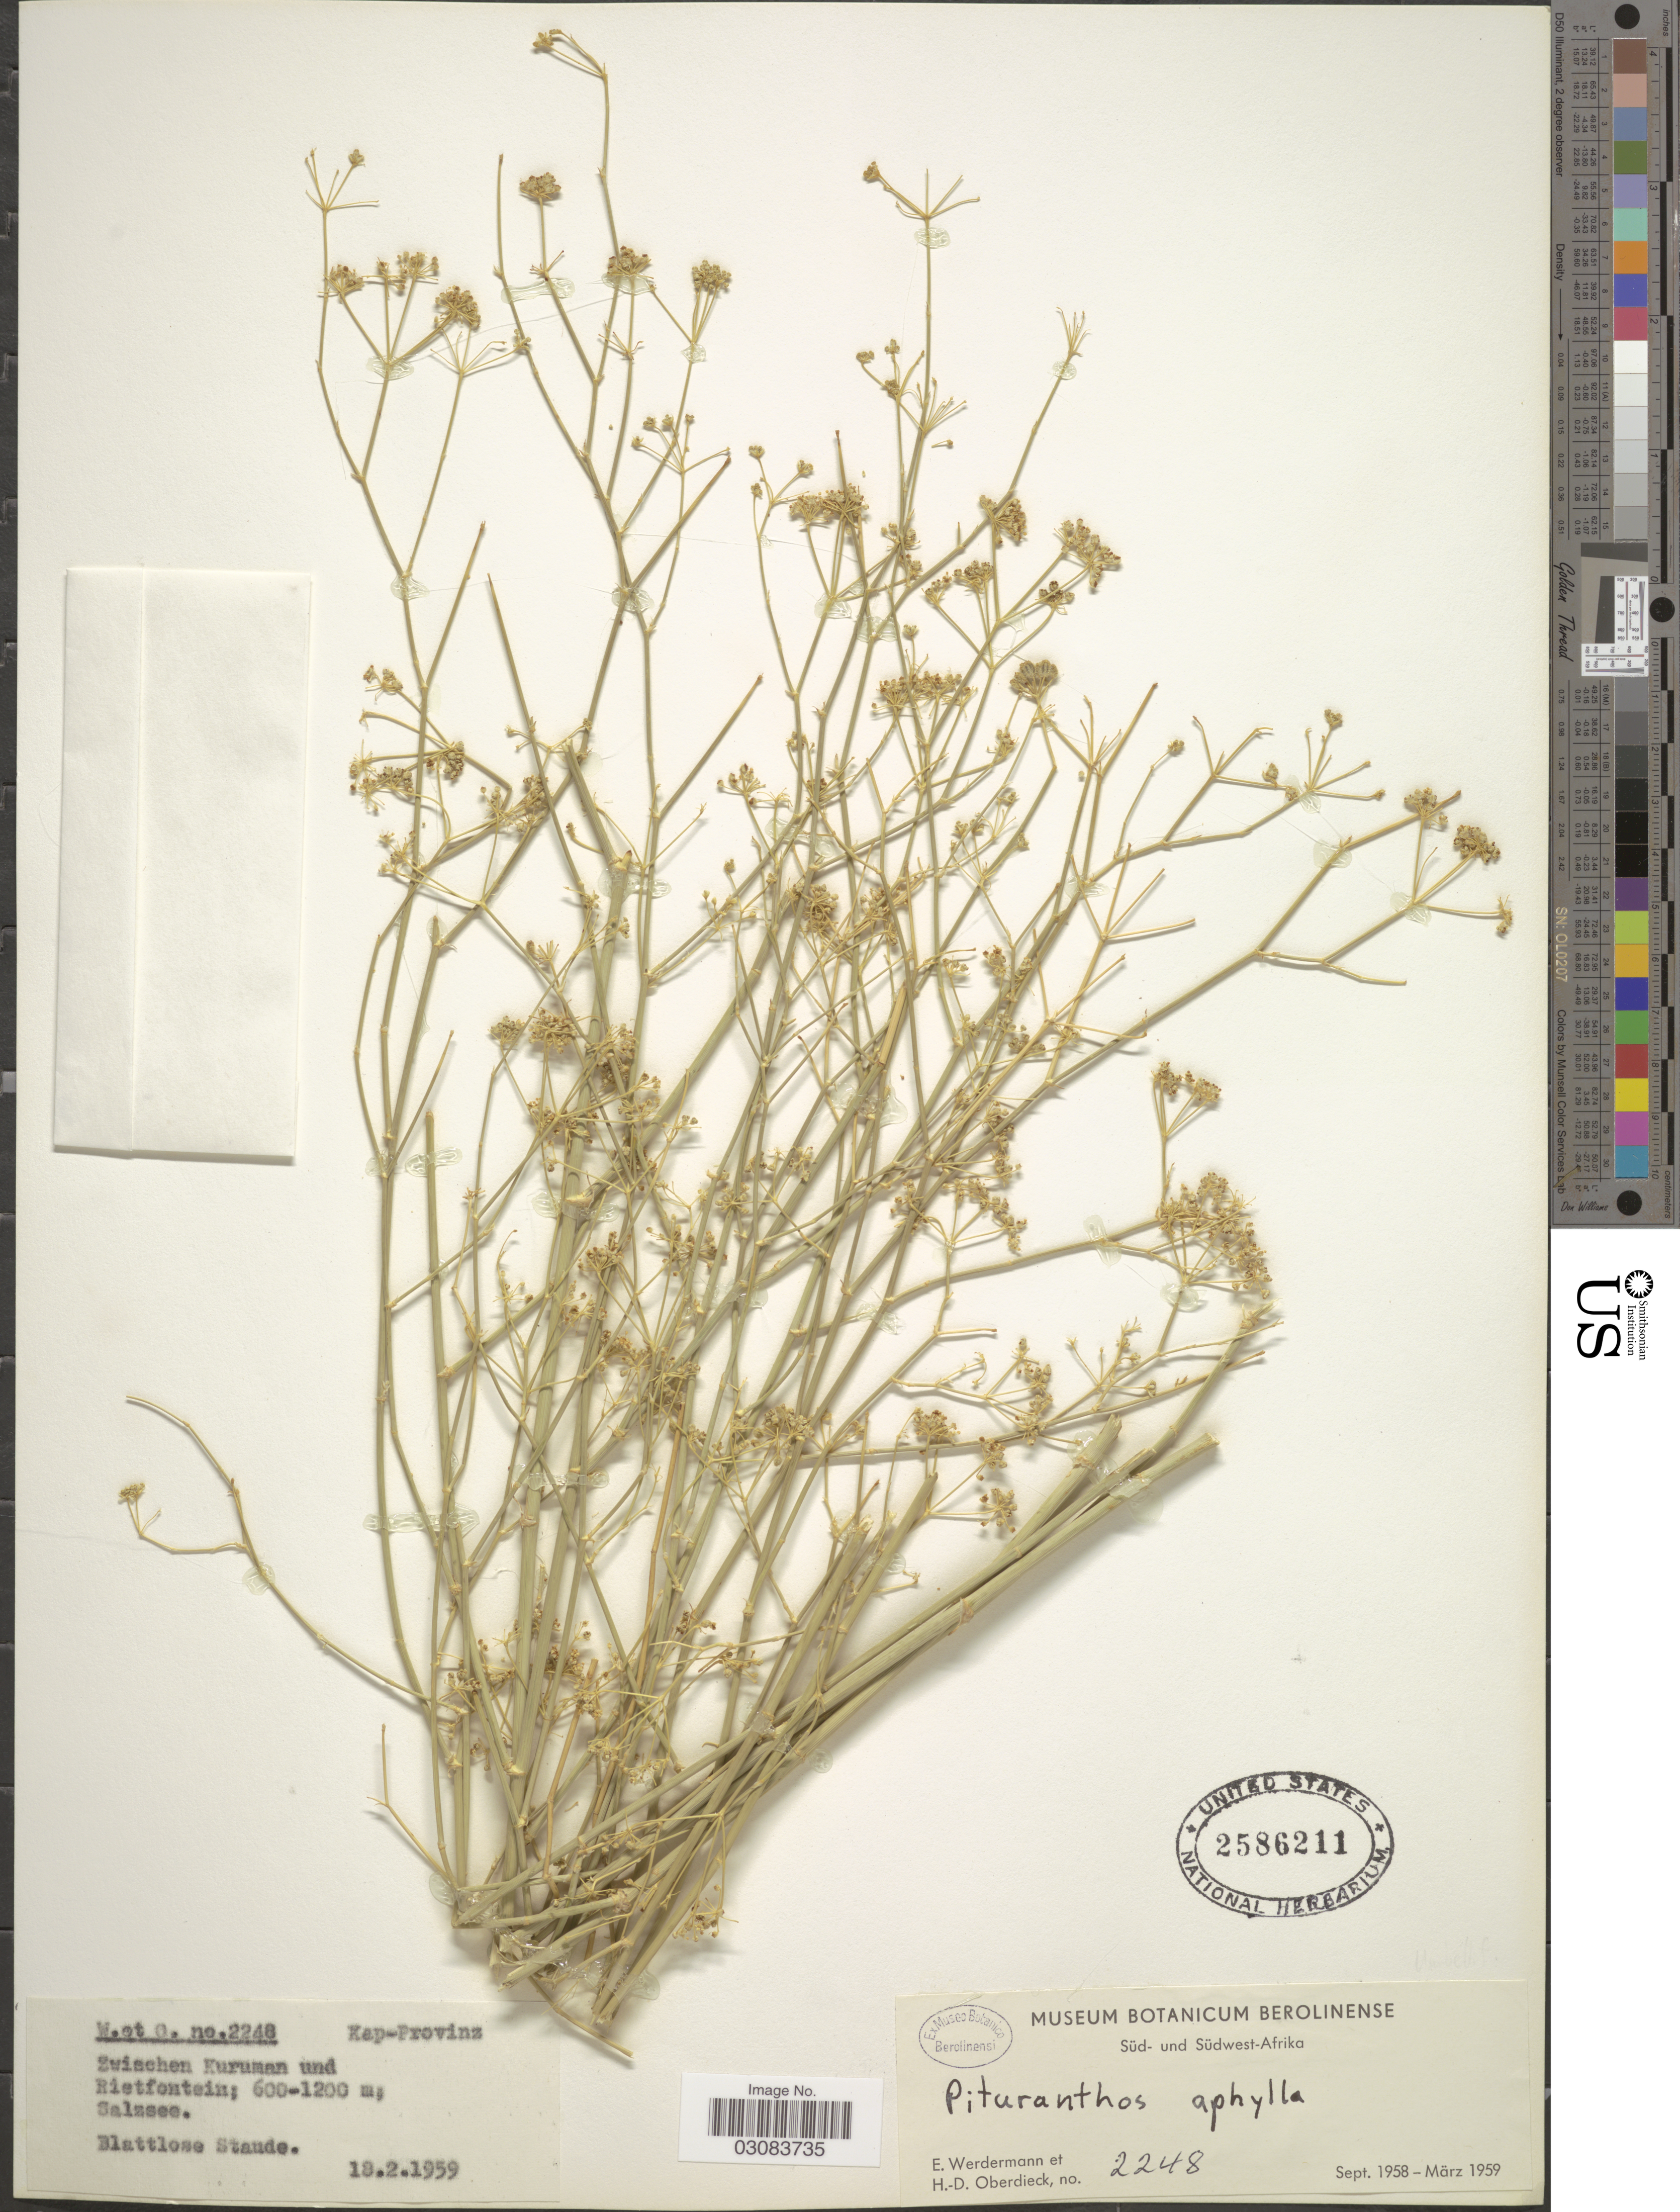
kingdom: Plantae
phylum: Tracheophyta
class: Magnoliopsida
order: Apiales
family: Apiaceae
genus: Deverra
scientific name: Deverra aphylla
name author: (Cham. & Schltdl.) DC.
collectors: E. Werdermann & H. Oberdieck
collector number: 2248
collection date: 1959-02-19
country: South Africa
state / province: Northern Cape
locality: Kap-Provinz. Zwischen Kuruman und Rietfontein. Salzsec. Blattlose Staude. Süd-und Südwest-Afrika.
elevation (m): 600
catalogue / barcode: US 2586211